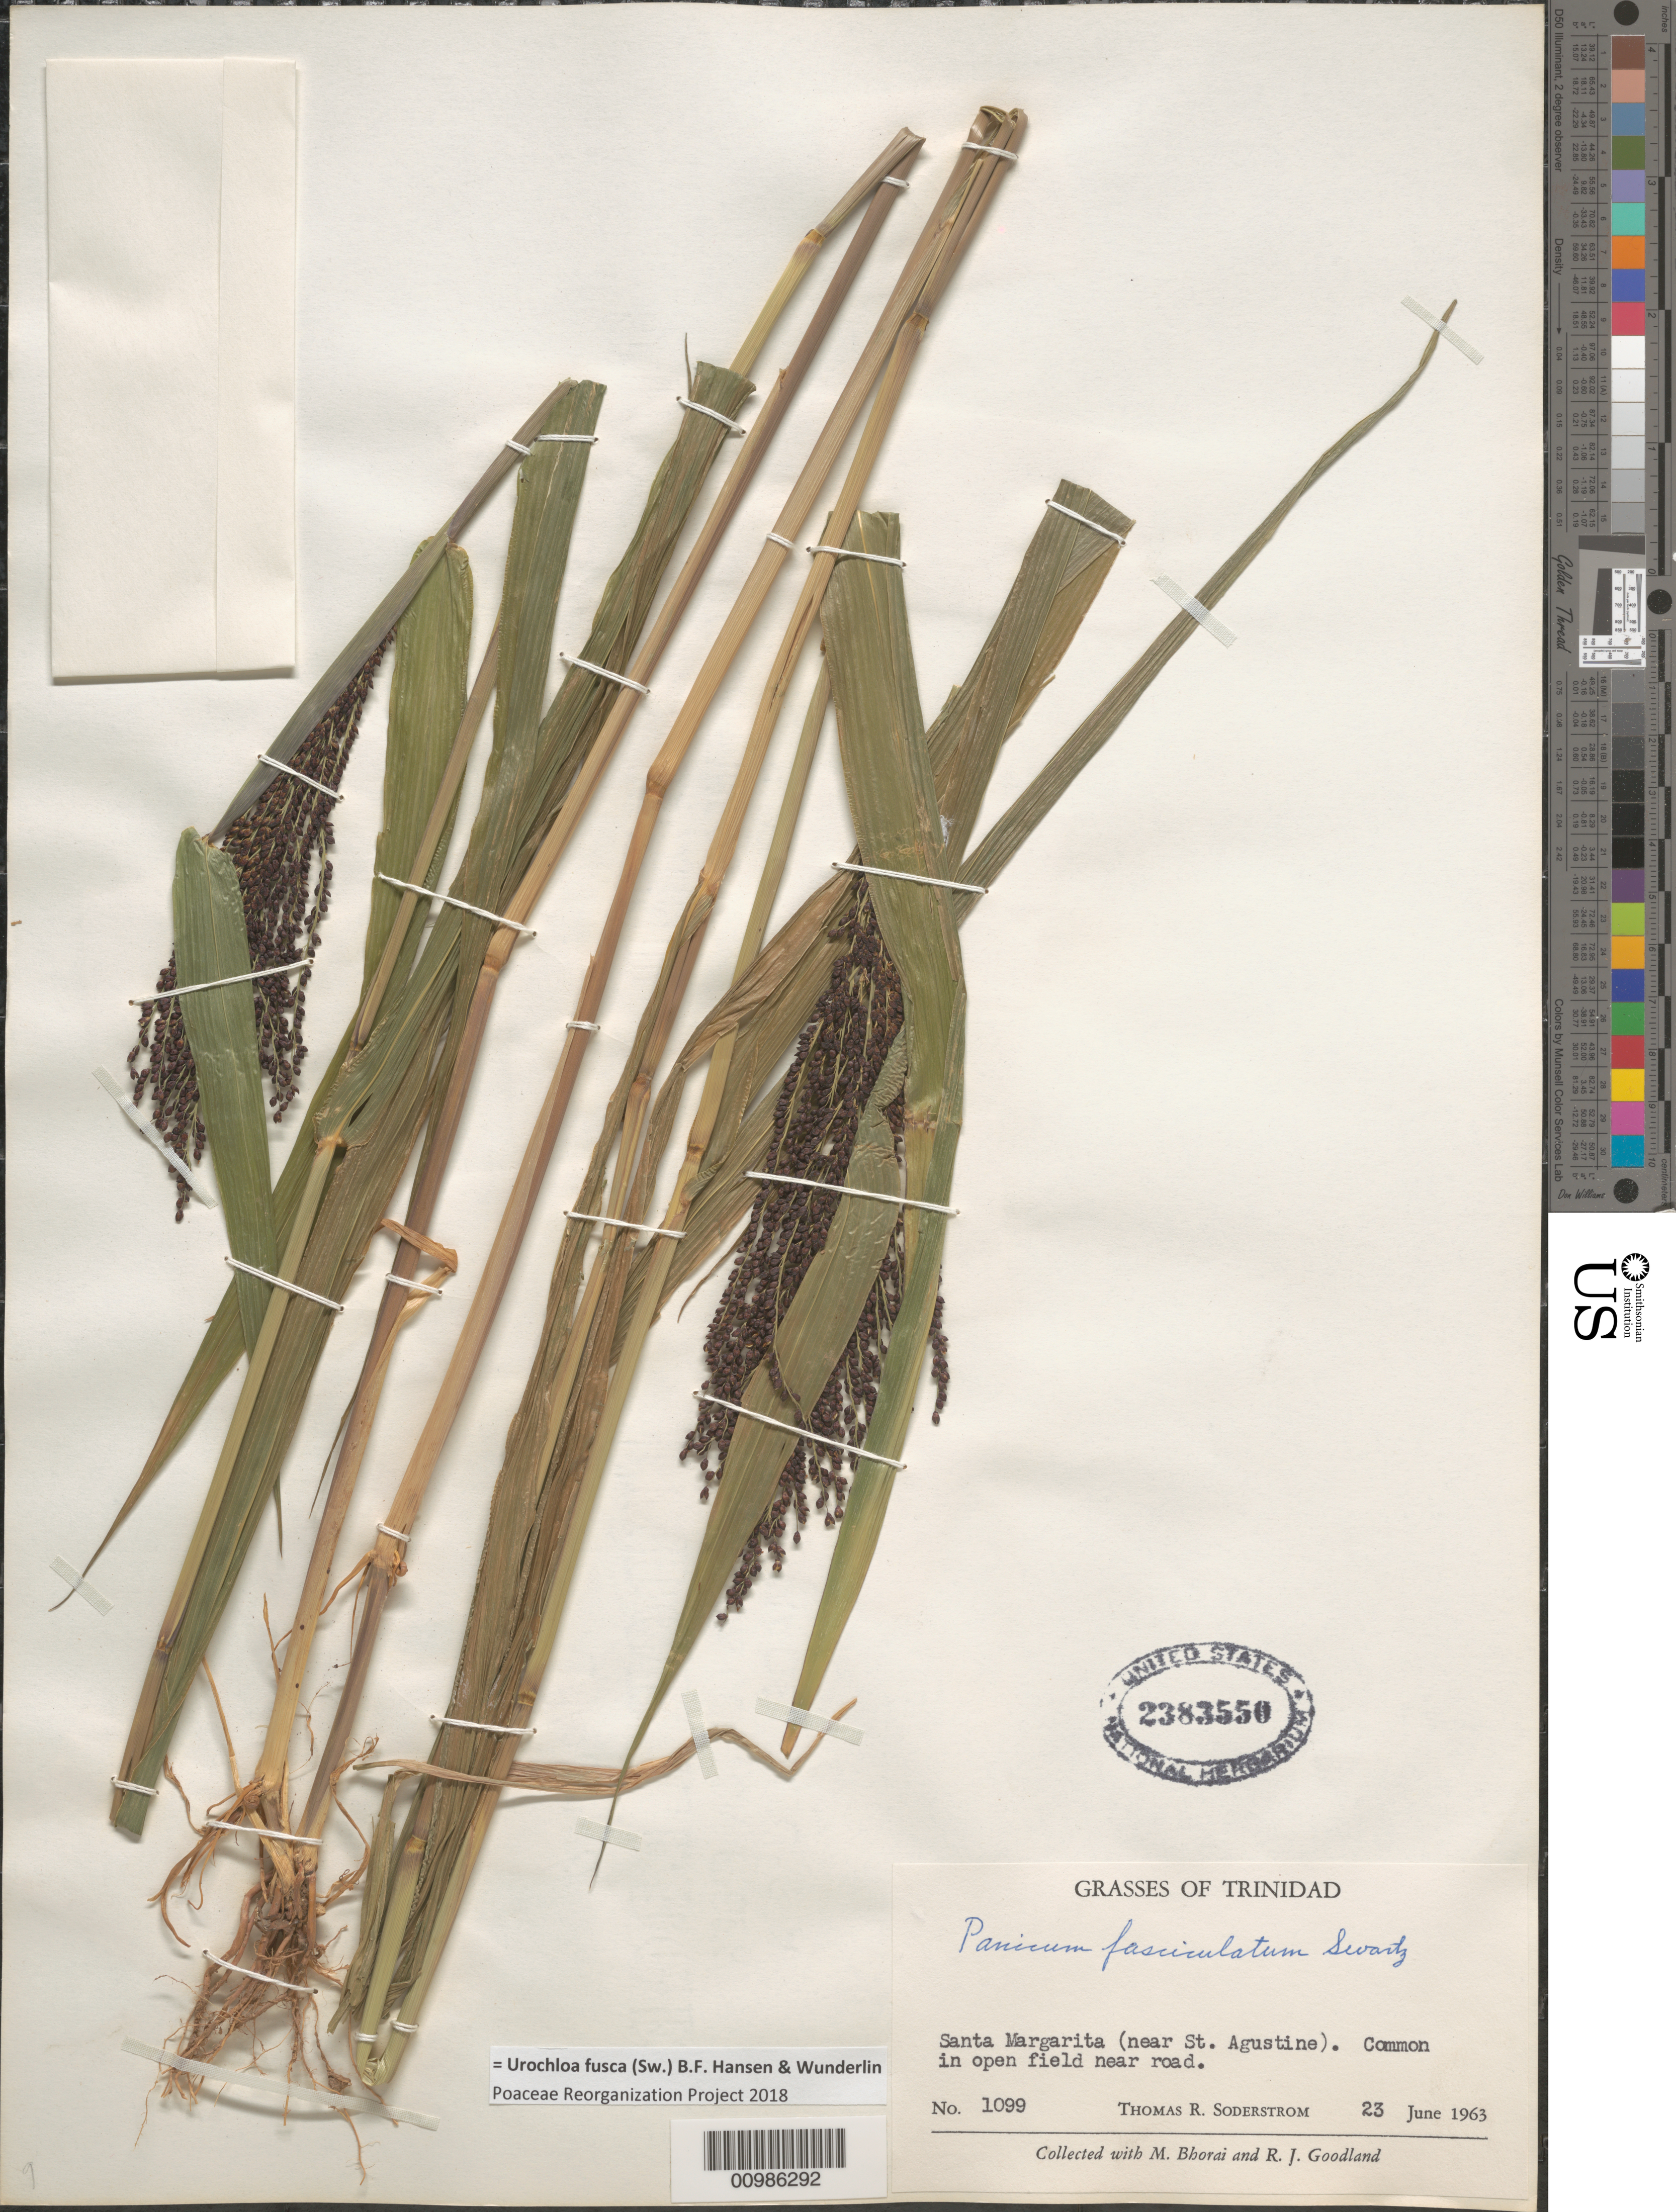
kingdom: Plantae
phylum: Tracheophyta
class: Liliopsida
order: Poales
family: Poaceae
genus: Brachiaria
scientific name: Brachiaria fasciculata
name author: (Sw.) Parodi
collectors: T. R. Soderstrom, M. Bhorai & R. Goodland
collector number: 1099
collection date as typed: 23 Jun 1963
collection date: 1963-06-23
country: Trinidad and Tobago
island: Trinidad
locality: Santa Margarita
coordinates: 0 N, 0 E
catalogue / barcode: US 2383550